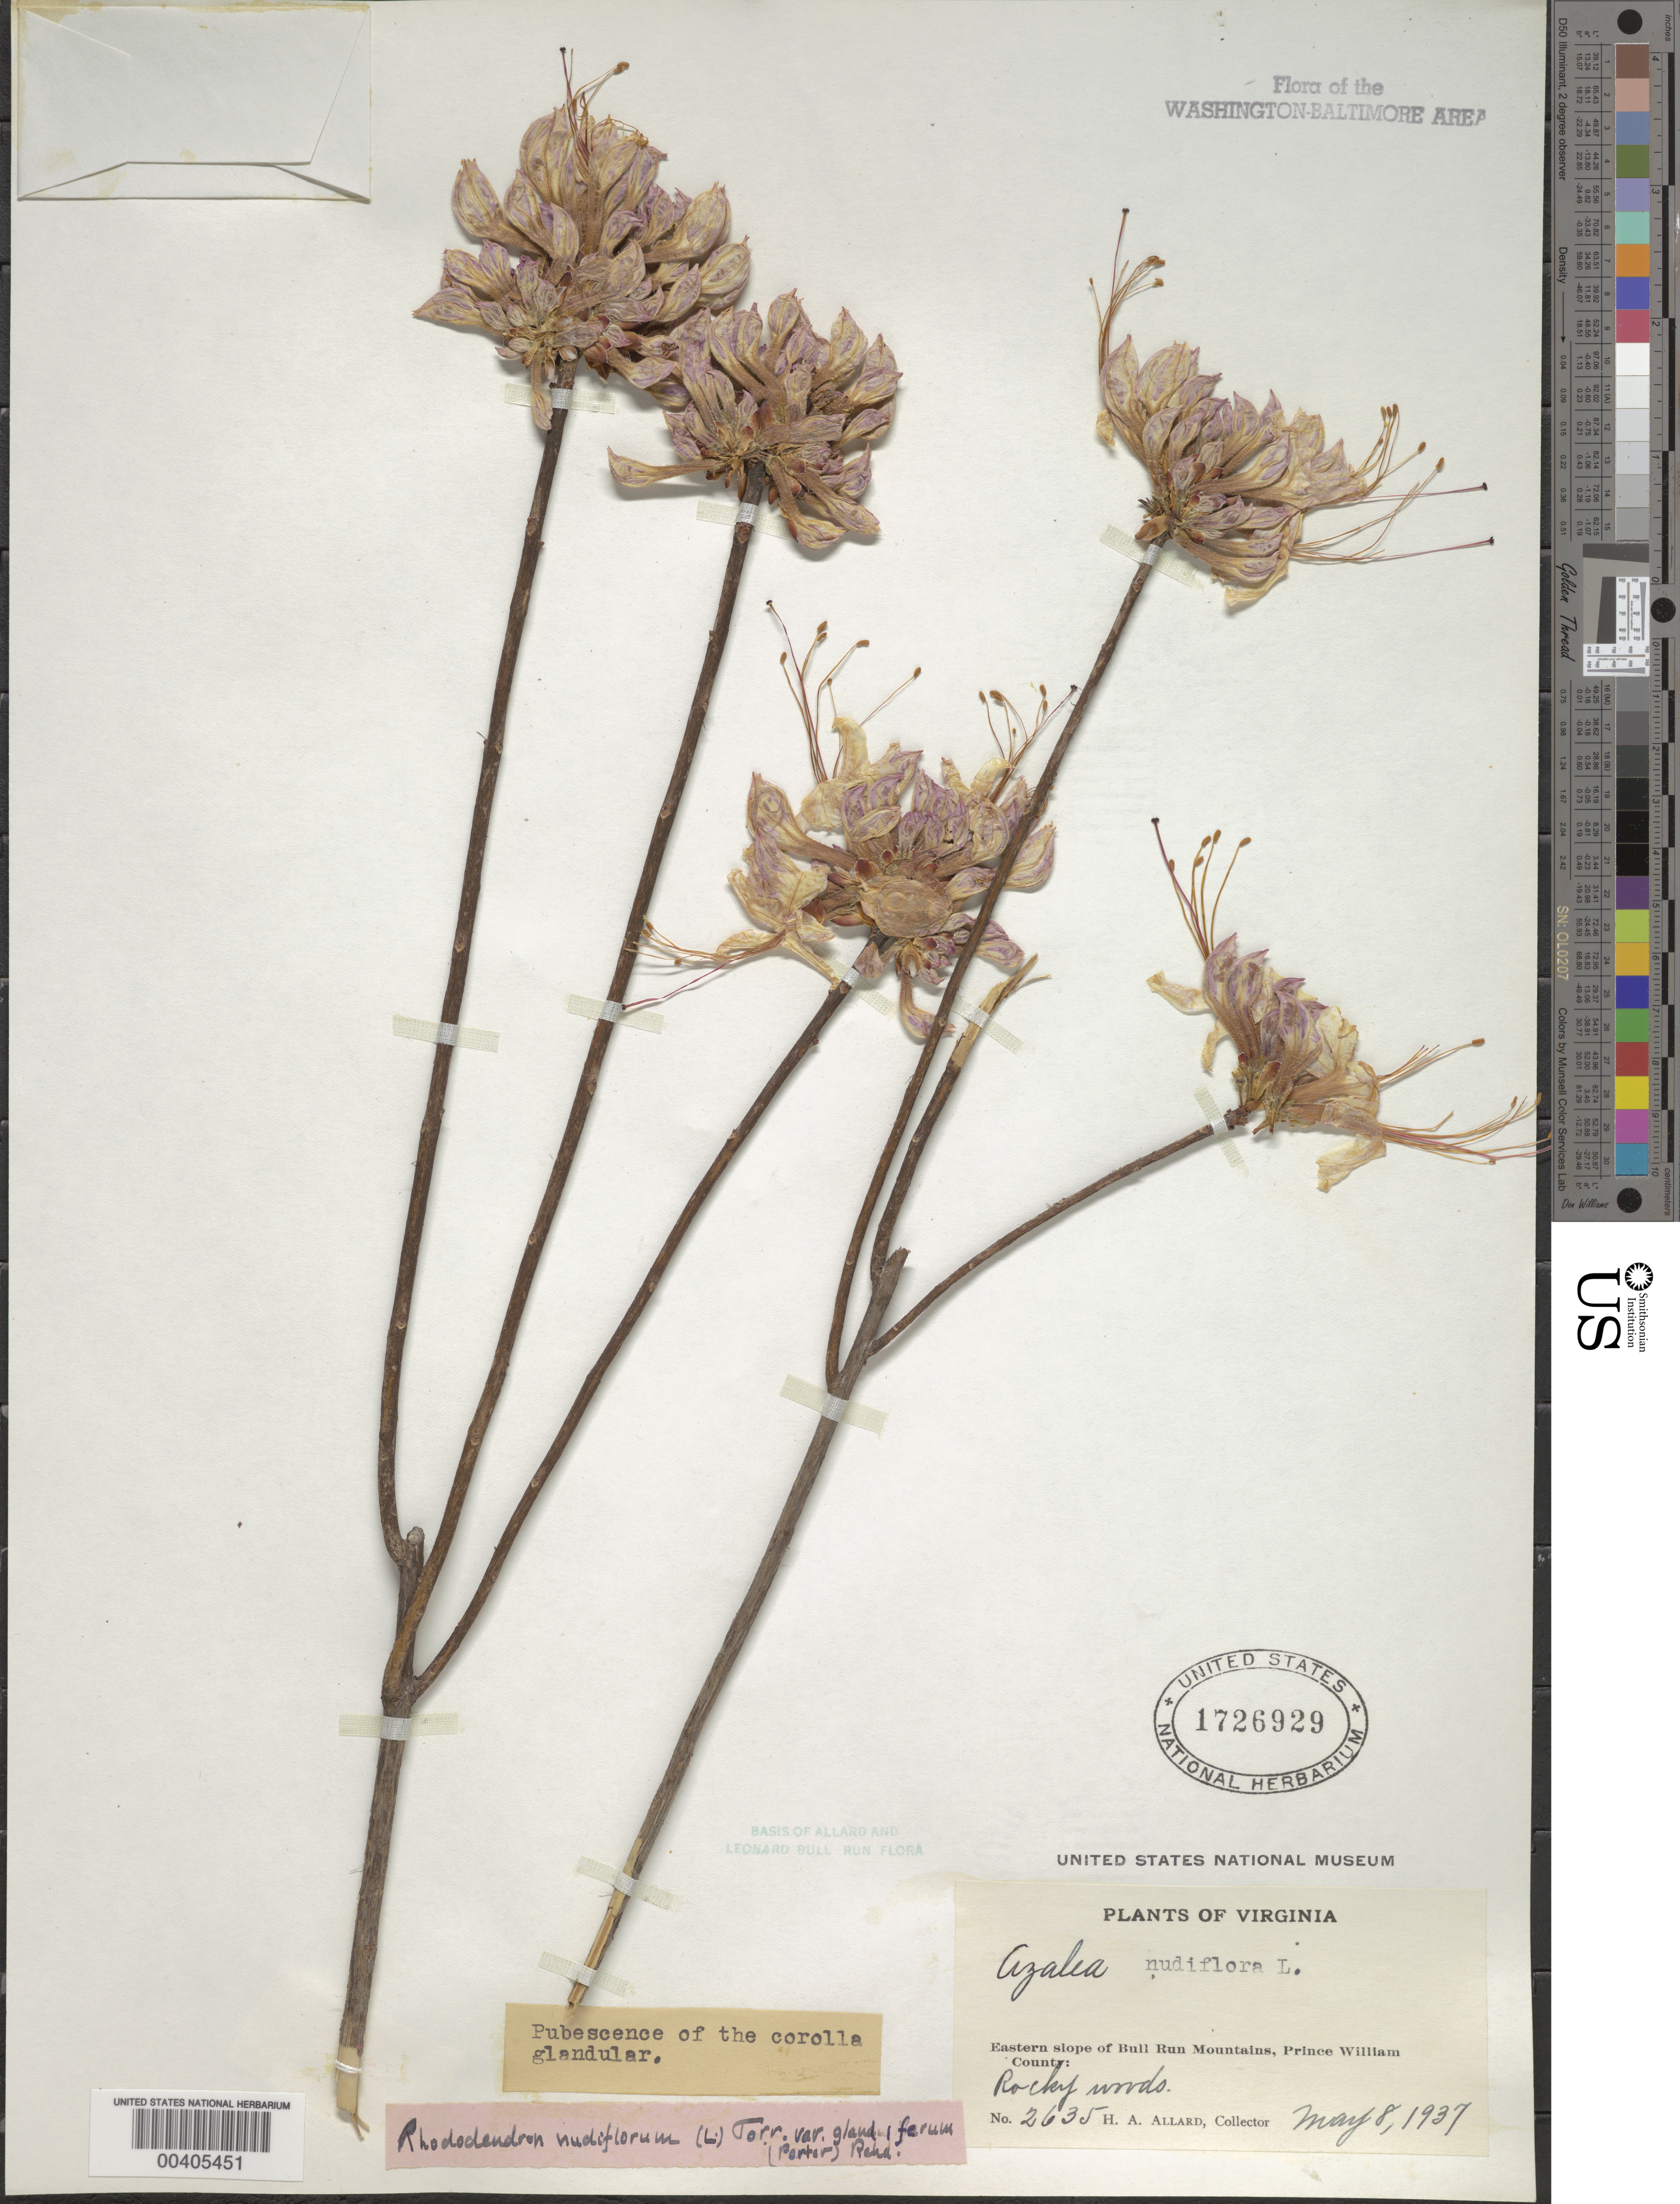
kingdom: Plantae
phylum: Tracheophyta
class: Magnoliopsida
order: Ericales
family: Ericaceae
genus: Rhododendron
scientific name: Rhododendron periclymenoides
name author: (Michx.) Shinners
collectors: H. A. Allard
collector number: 2635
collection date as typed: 08 May 1937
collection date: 1937-05-08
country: United States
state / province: Virginia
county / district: Prince William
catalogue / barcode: US 1726929